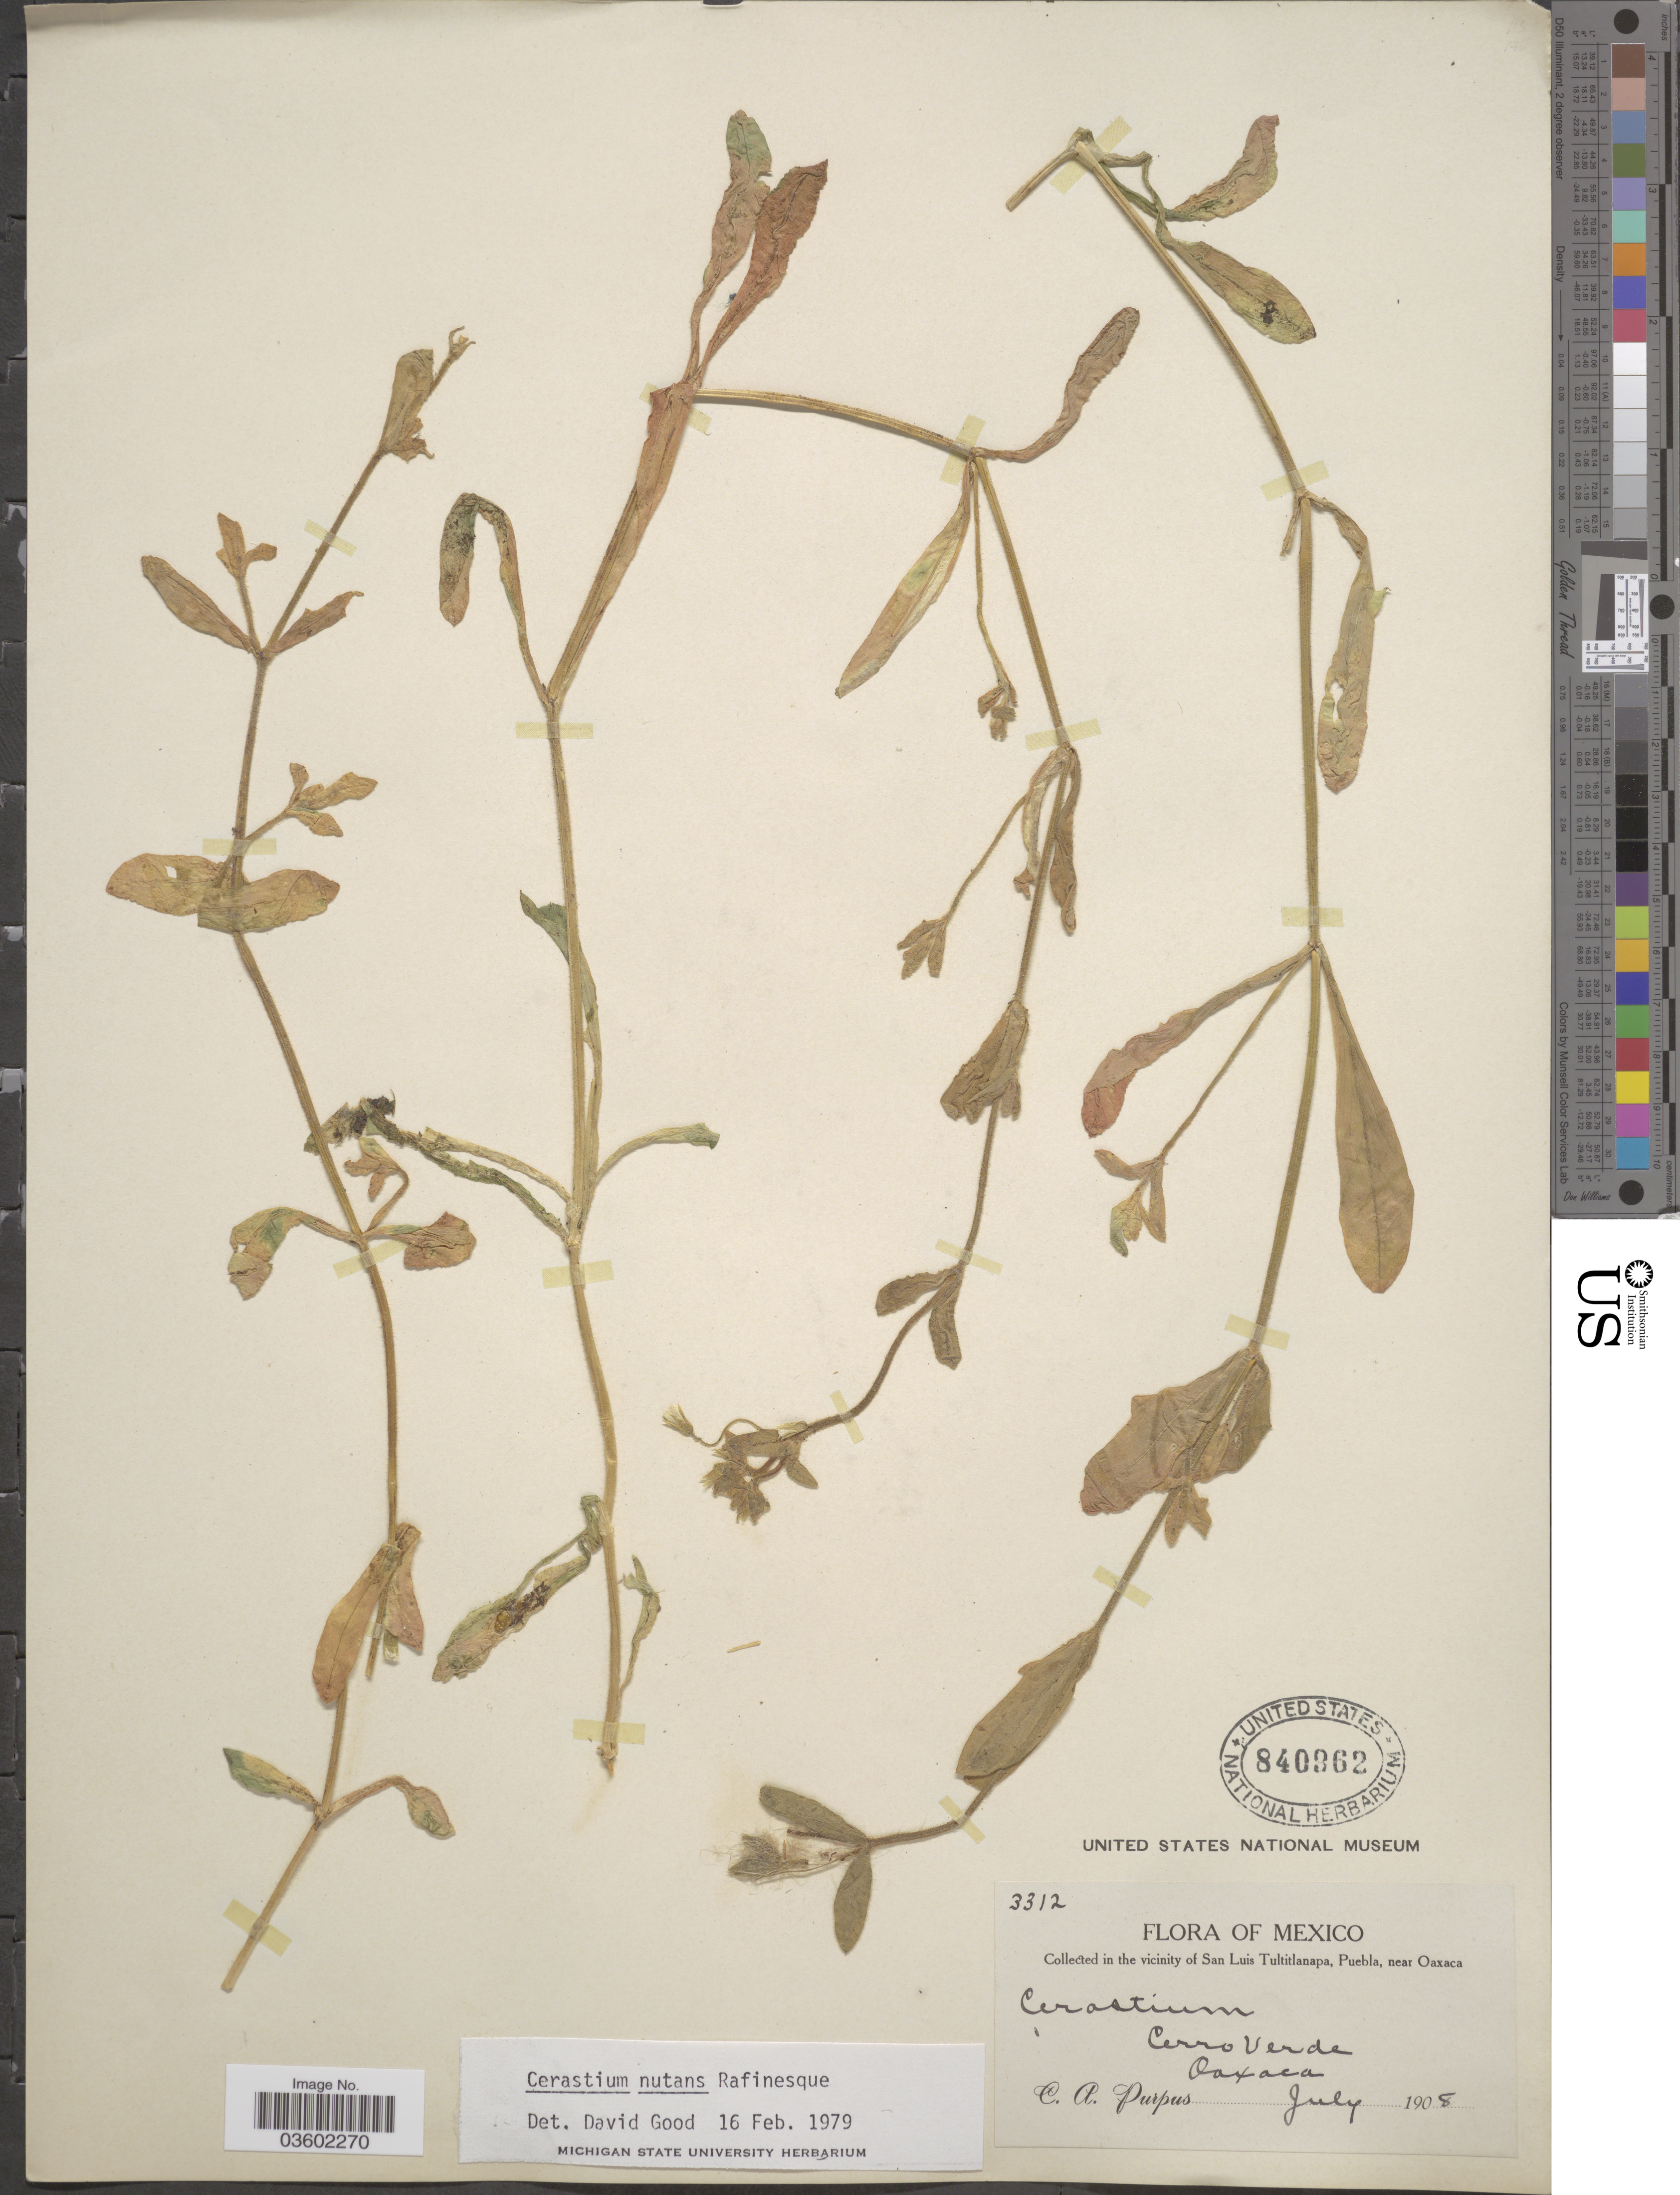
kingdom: Plantae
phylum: Tracheophyta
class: Magnoliopsida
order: Caryophyllales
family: Caryophyllaceae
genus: Cerastium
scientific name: Cerastium nutans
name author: Raf.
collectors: C. A. Purpus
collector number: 3312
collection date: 1908-07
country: Mexico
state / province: Oaxaca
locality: In the vicinity of San Luis Tultitlanapa, near Oaxaca. Cerro Verde. Oaxaca.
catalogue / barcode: US 840962